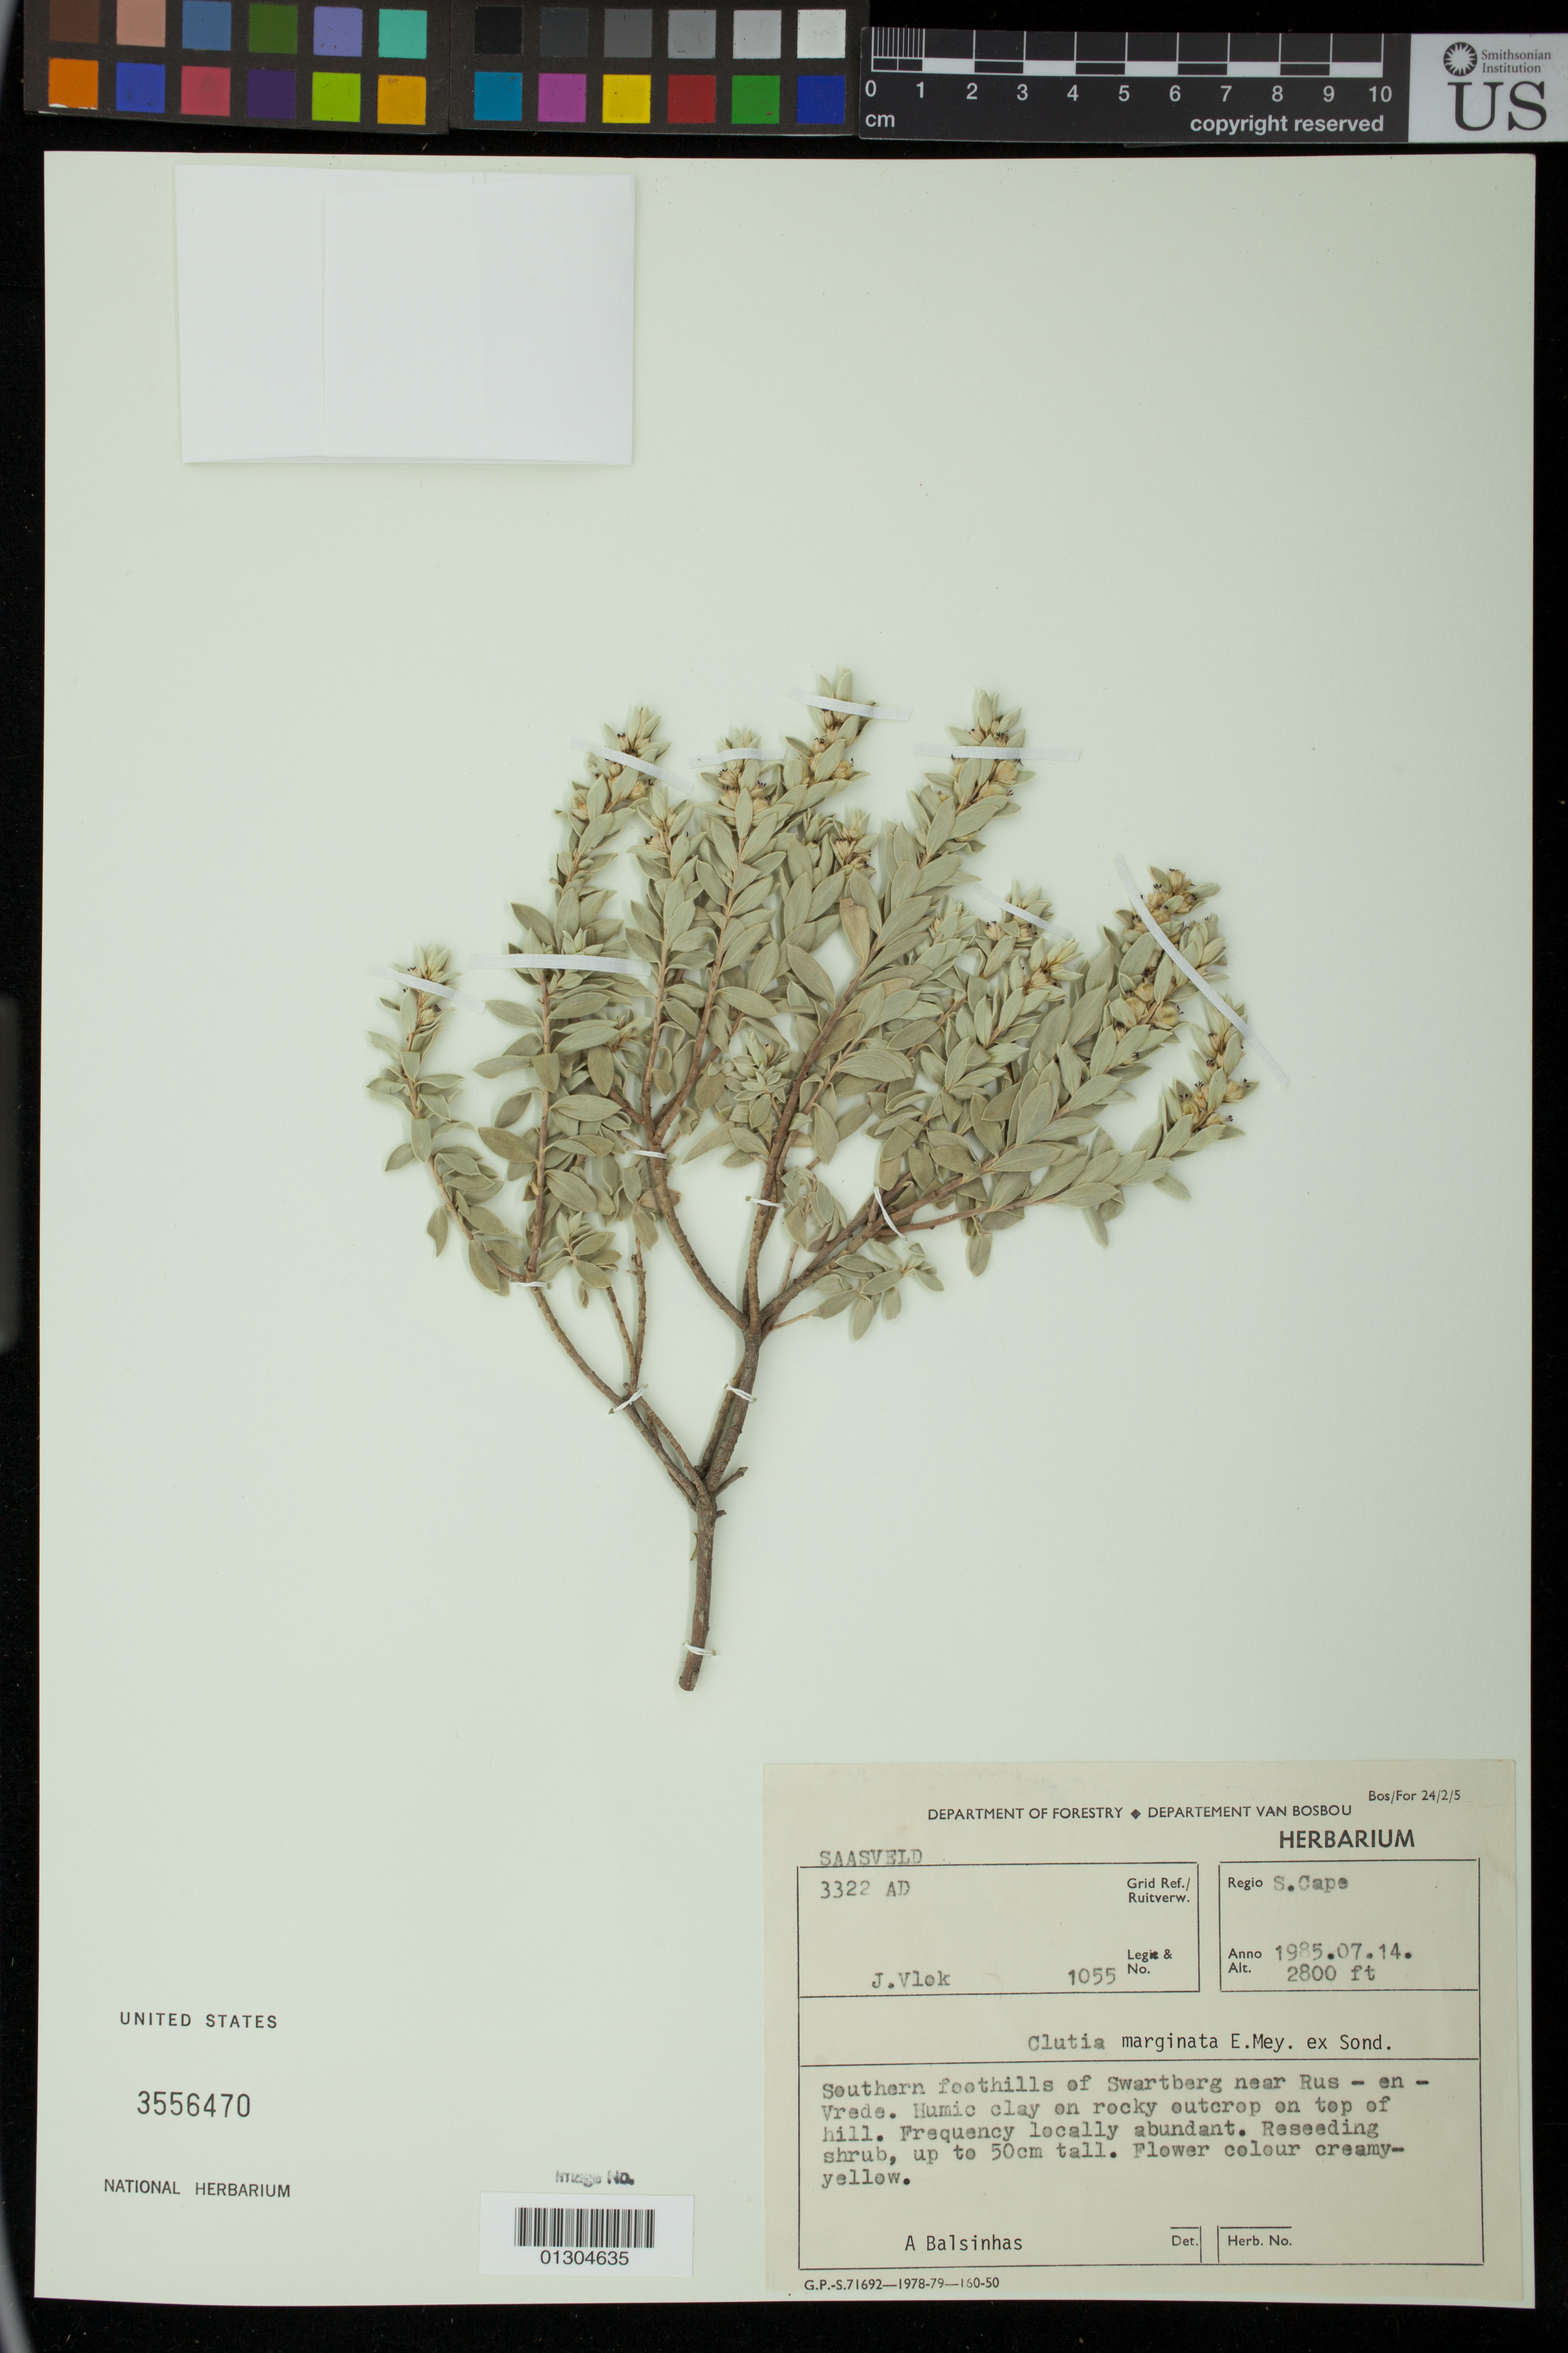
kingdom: Plantae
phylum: Tracheophyta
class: Magnoliopsida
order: Malpighiales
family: Peraceae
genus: Clutia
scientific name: Clutia marginata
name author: E. Mey. ex Sond.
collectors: J. Vlok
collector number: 1055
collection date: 1985-07-14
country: South Africa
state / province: Western Cape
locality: Southern foothills of Swartberg near Rus-en-Vrede.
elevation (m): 853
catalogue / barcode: US 3556470